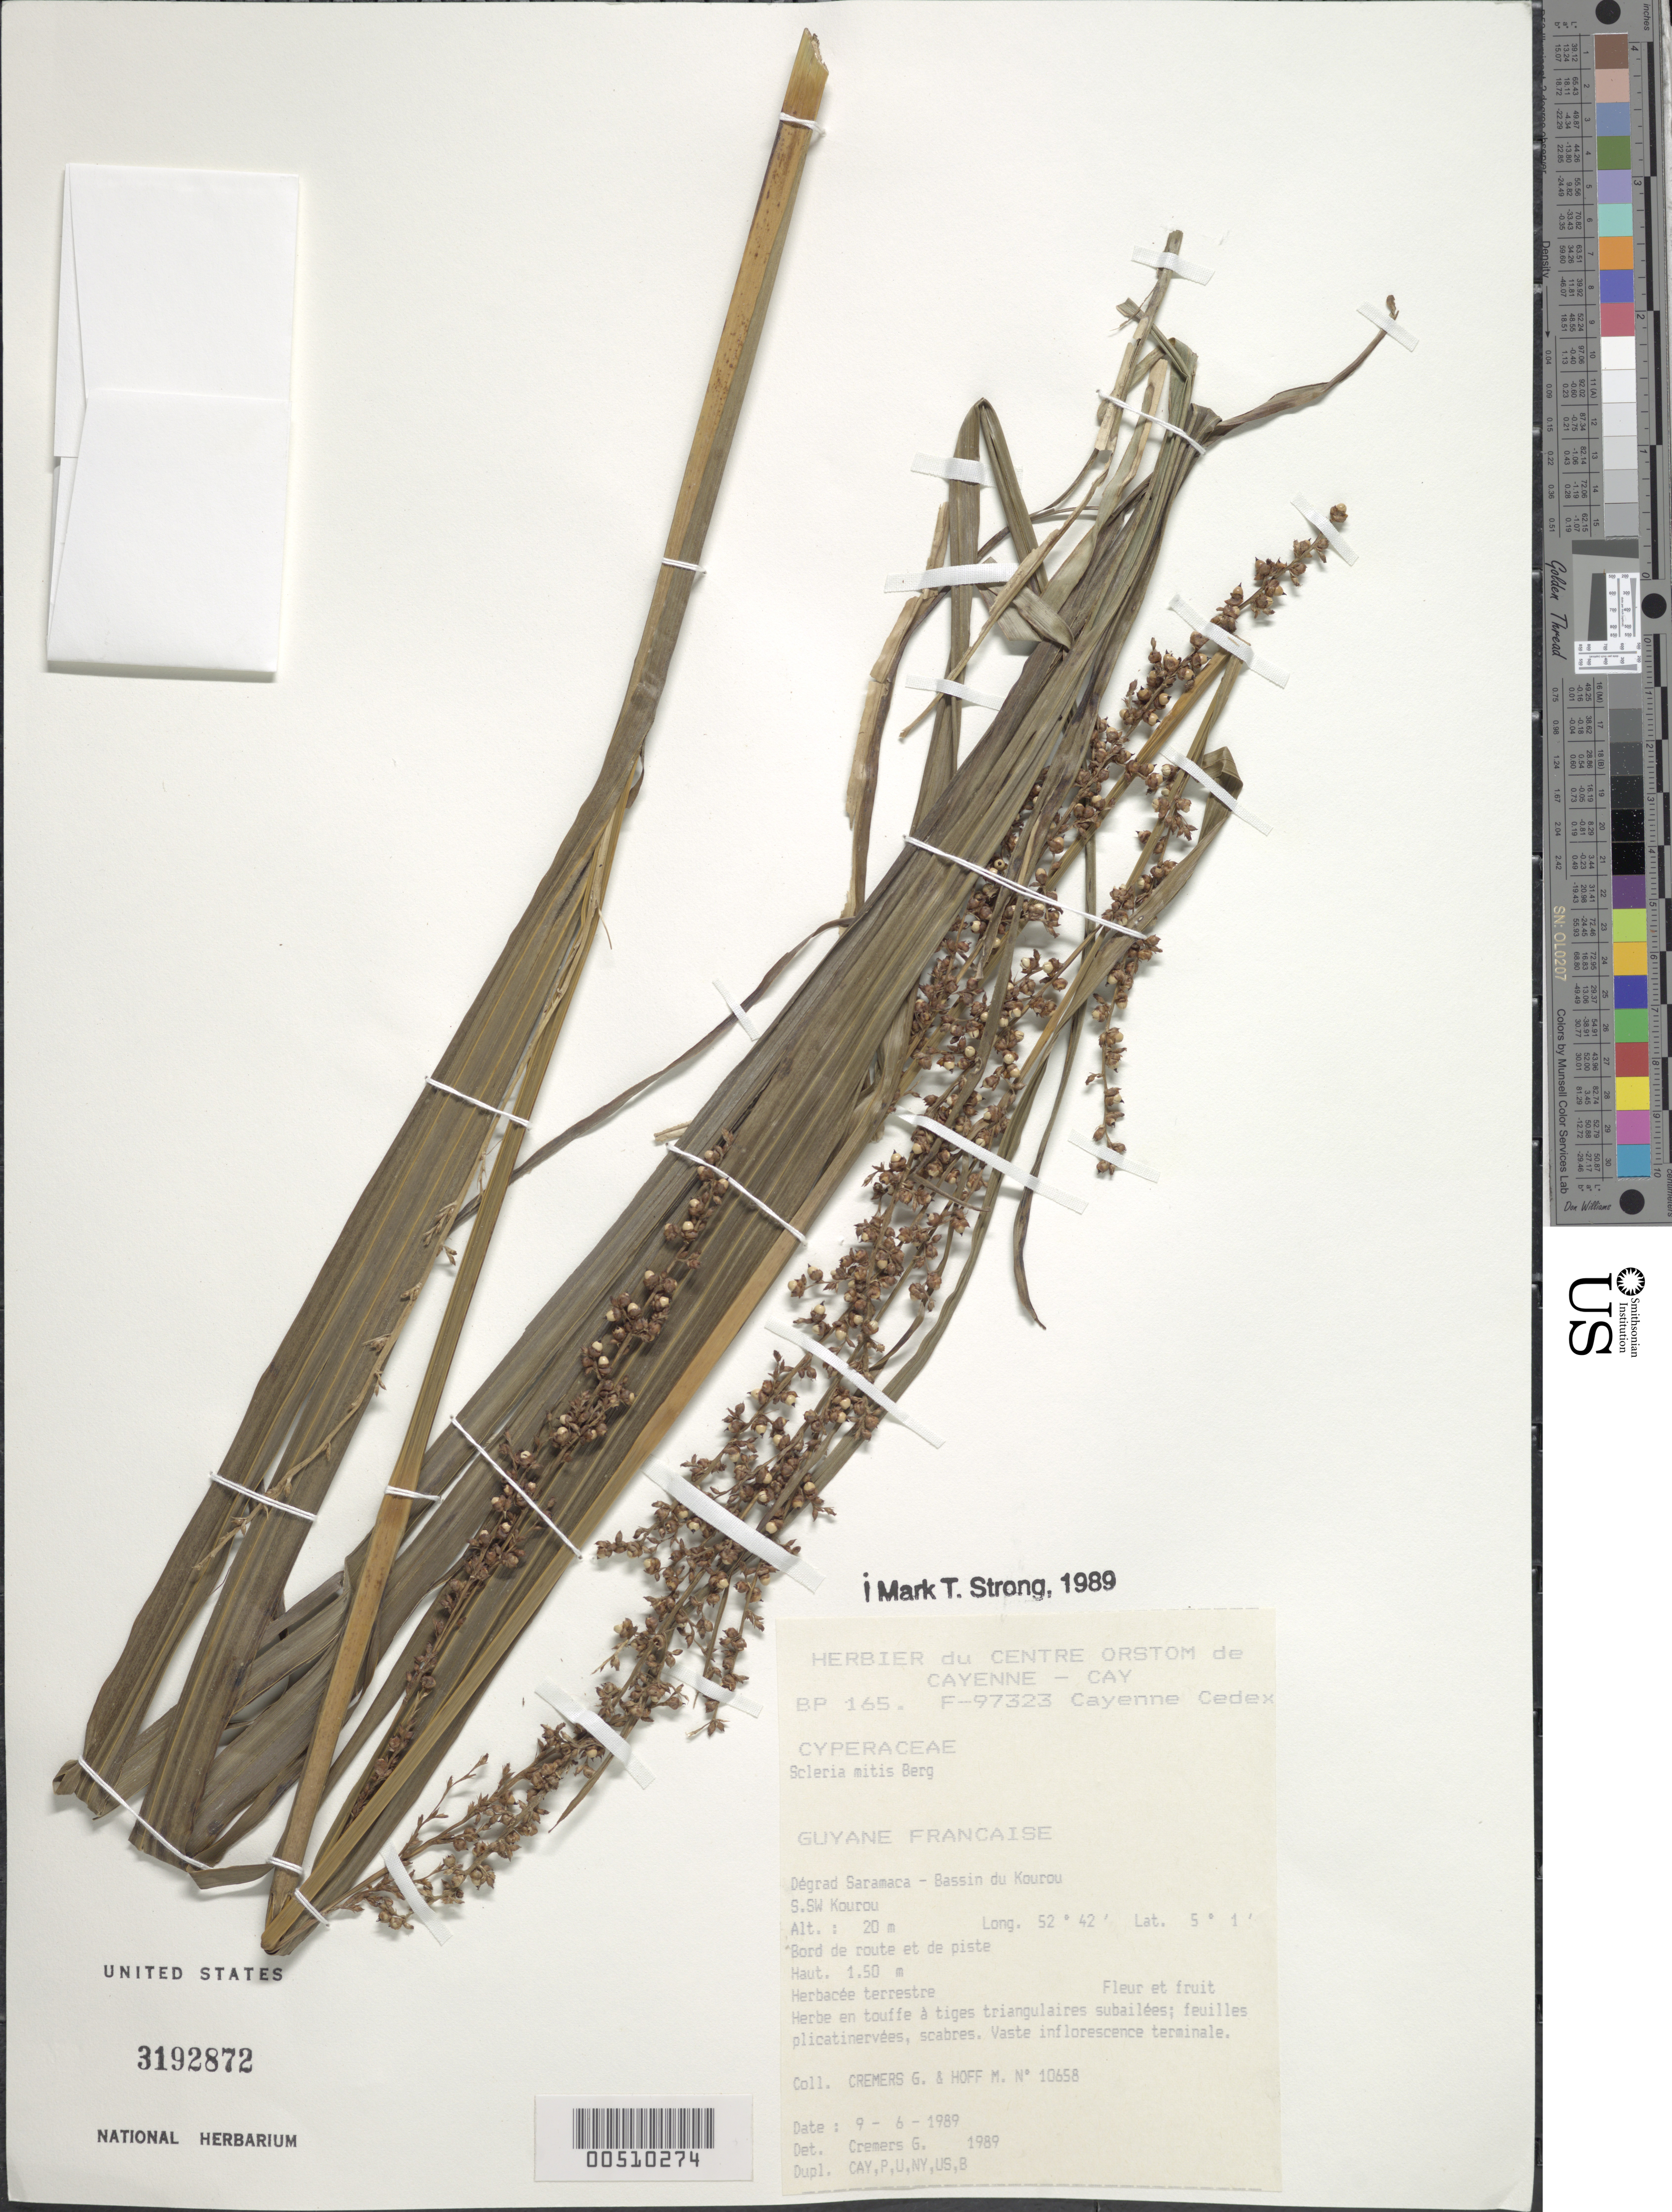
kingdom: Plantae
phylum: Tracheophyta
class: Liliopsida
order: Poales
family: Cyperaceae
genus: Scleria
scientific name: Scleria mitis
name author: P.J. Bergius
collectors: G. Cremers & M. Hoff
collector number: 10658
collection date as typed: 09 Jun 1989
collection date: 1989-06-09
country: French Guiana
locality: Degrad Saramaca - Bassin du Kourou, S.SW Kourou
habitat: Bord de route et de piste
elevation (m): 20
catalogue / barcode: US 3192872